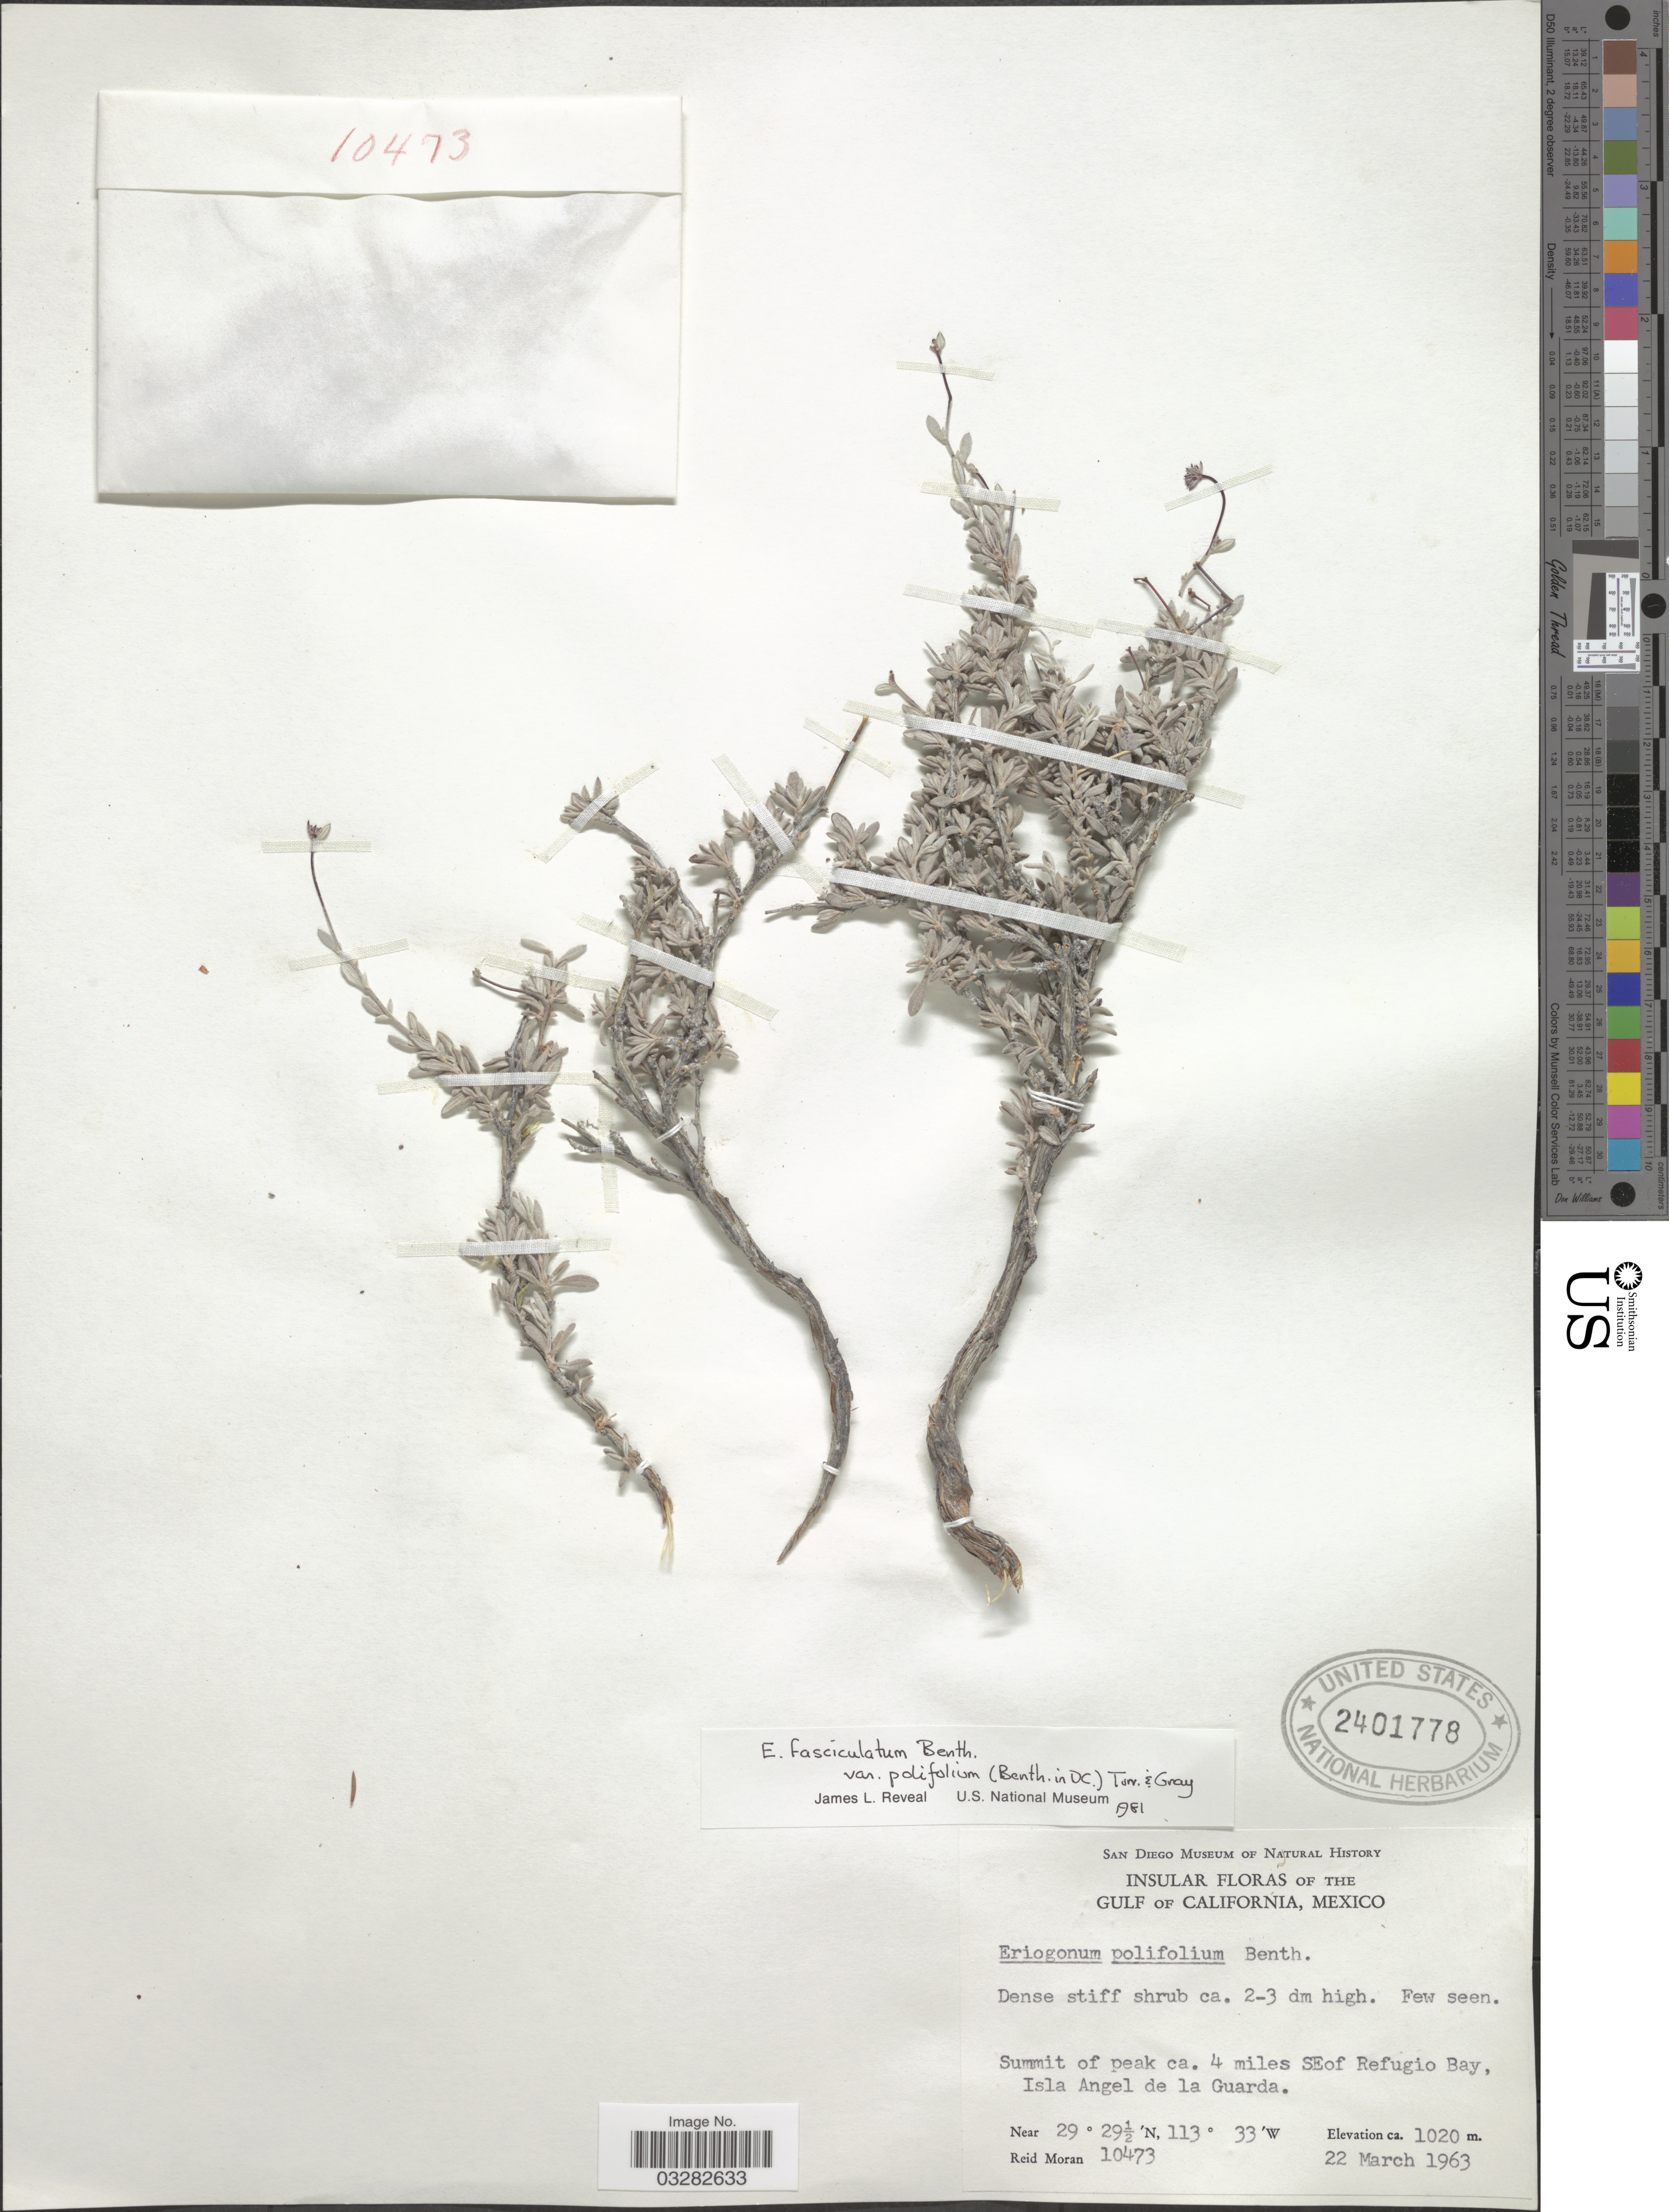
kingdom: Plantae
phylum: Tracheophyta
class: Magnoliopsida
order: Caryophyllales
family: Polygonaceae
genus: Eriogonum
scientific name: Eriogonum fasciculatum var. polifolium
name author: (Benth.) Torr. & A. Gray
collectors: R. Moran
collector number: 10473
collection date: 1963-03-22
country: Mexico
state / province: Baja California Norte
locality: Insular [unsure placement] Floras [unsure placement] of The Gulf of California. Summit of peak ca. 4 miles SE of Refugio Bay, Isla Angel de la Guarda.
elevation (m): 1020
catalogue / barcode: US 2401778